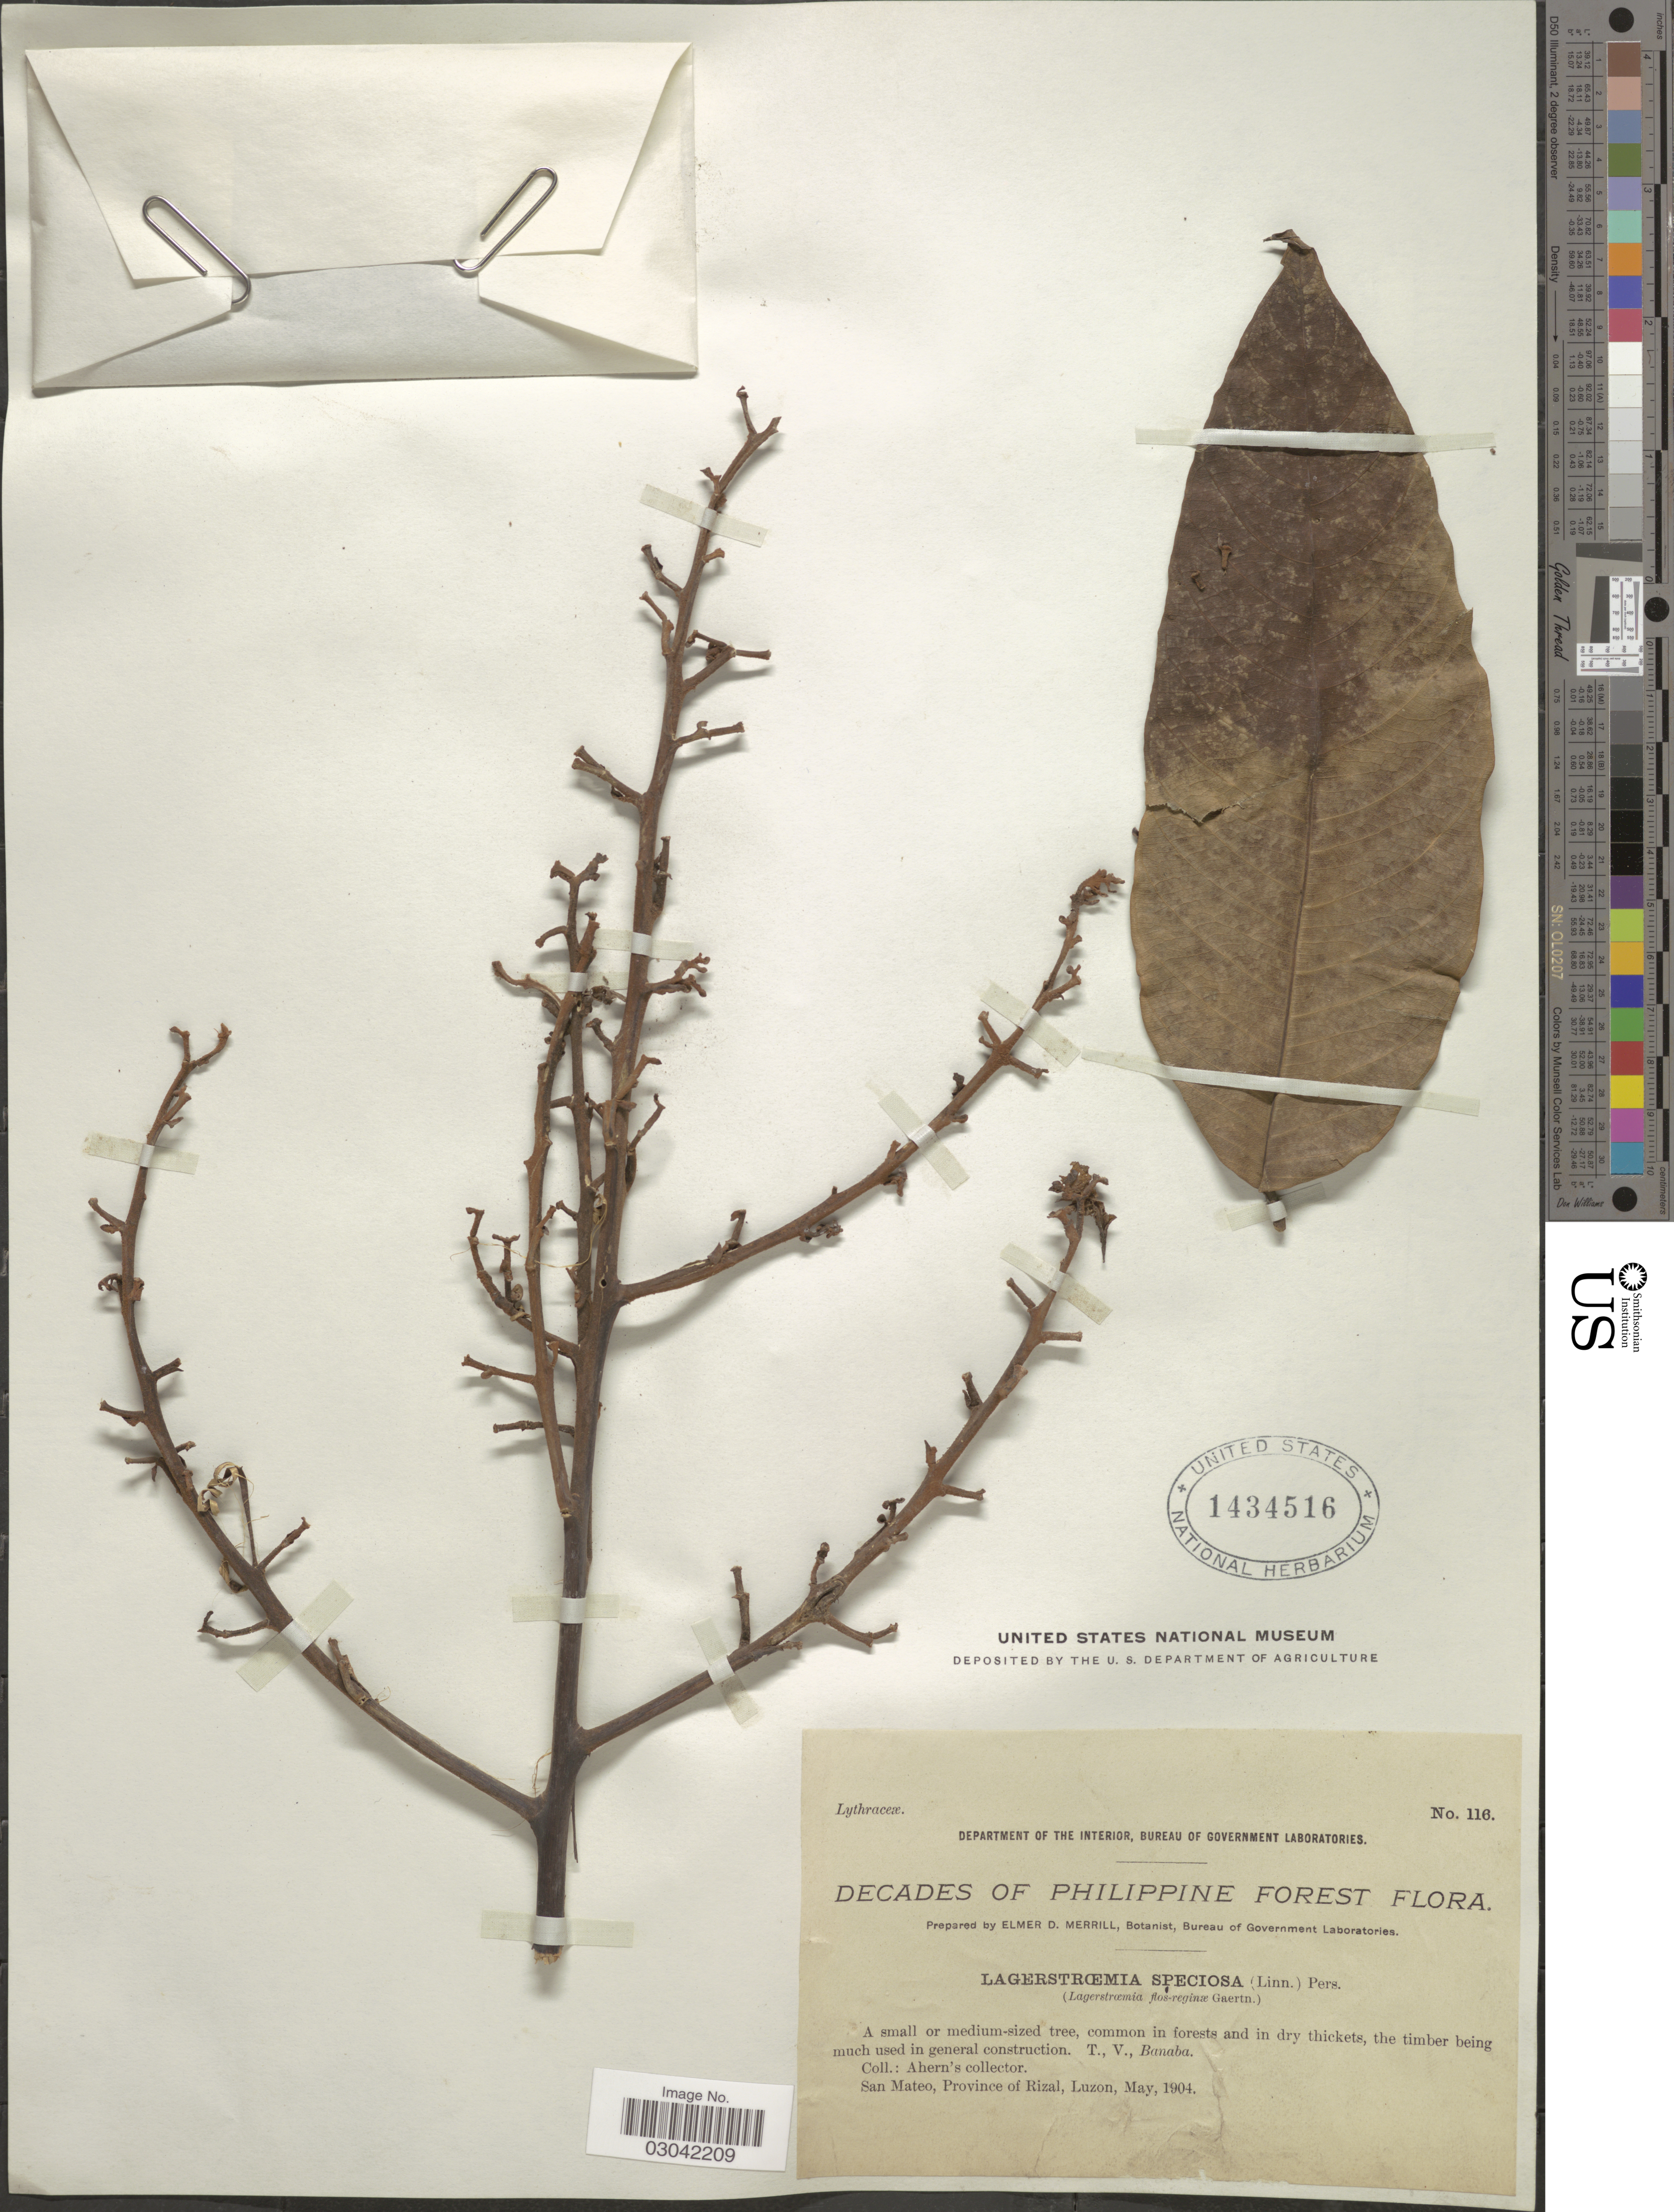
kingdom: Plantae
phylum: Tracheophyta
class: Magnoliopsida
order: Myrtales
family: Lythraceae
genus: Lagerstroemia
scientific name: Lagerstroemia speciosa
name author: (L.) Pers.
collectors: Ahern's collector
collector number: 116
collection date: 1904-05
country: Philippines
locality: San Mateo, Province of Rizal, Luzon.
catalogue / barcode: US 1434516